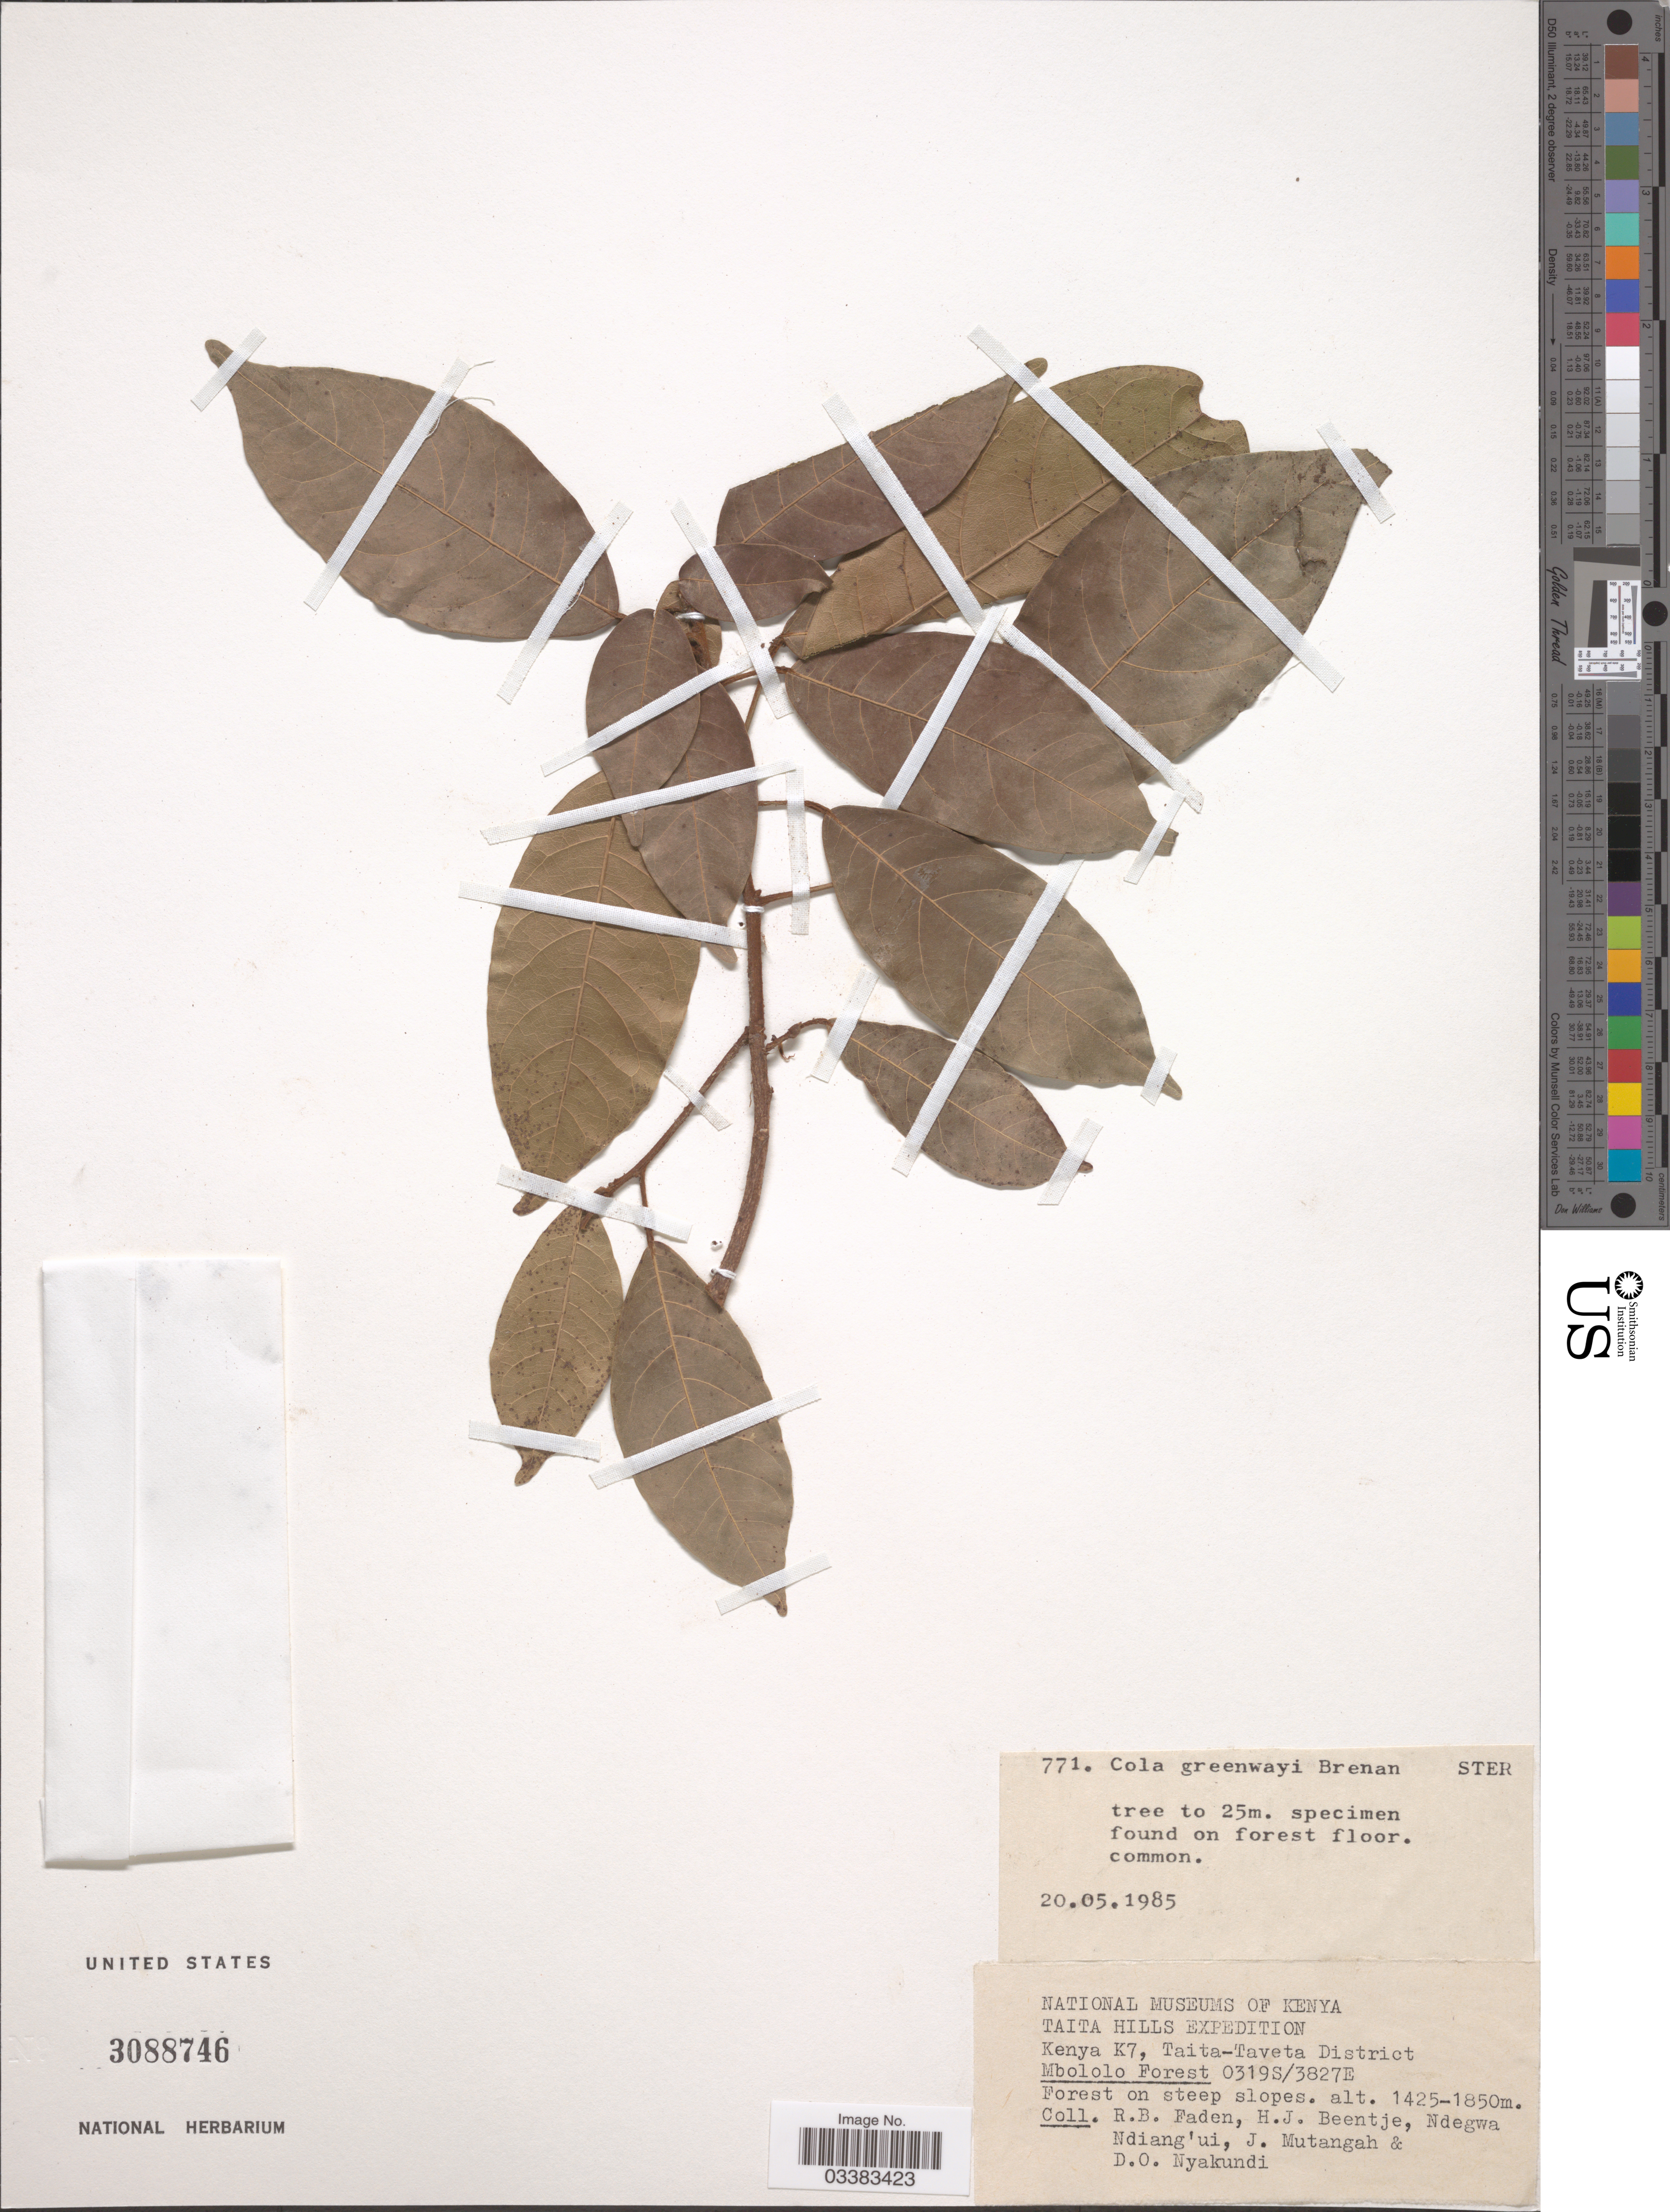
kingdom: Plantae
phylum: Tracheophyta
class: Magnoliopsida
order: Malvales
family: Malvaceae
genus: Cola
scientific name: Cola greenwayi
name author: Brenan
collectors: R. B. Faden, H. J. Beentje, Ndegwa Ndiang'ui, J. Mutangah & D. Nyakundi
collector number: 771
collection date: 1985-05-20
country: Kenya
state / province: Taita Taveta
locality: K7. Taita-Taveta District. Mbololo Forest.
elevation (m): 1425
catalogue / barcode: US 3088746